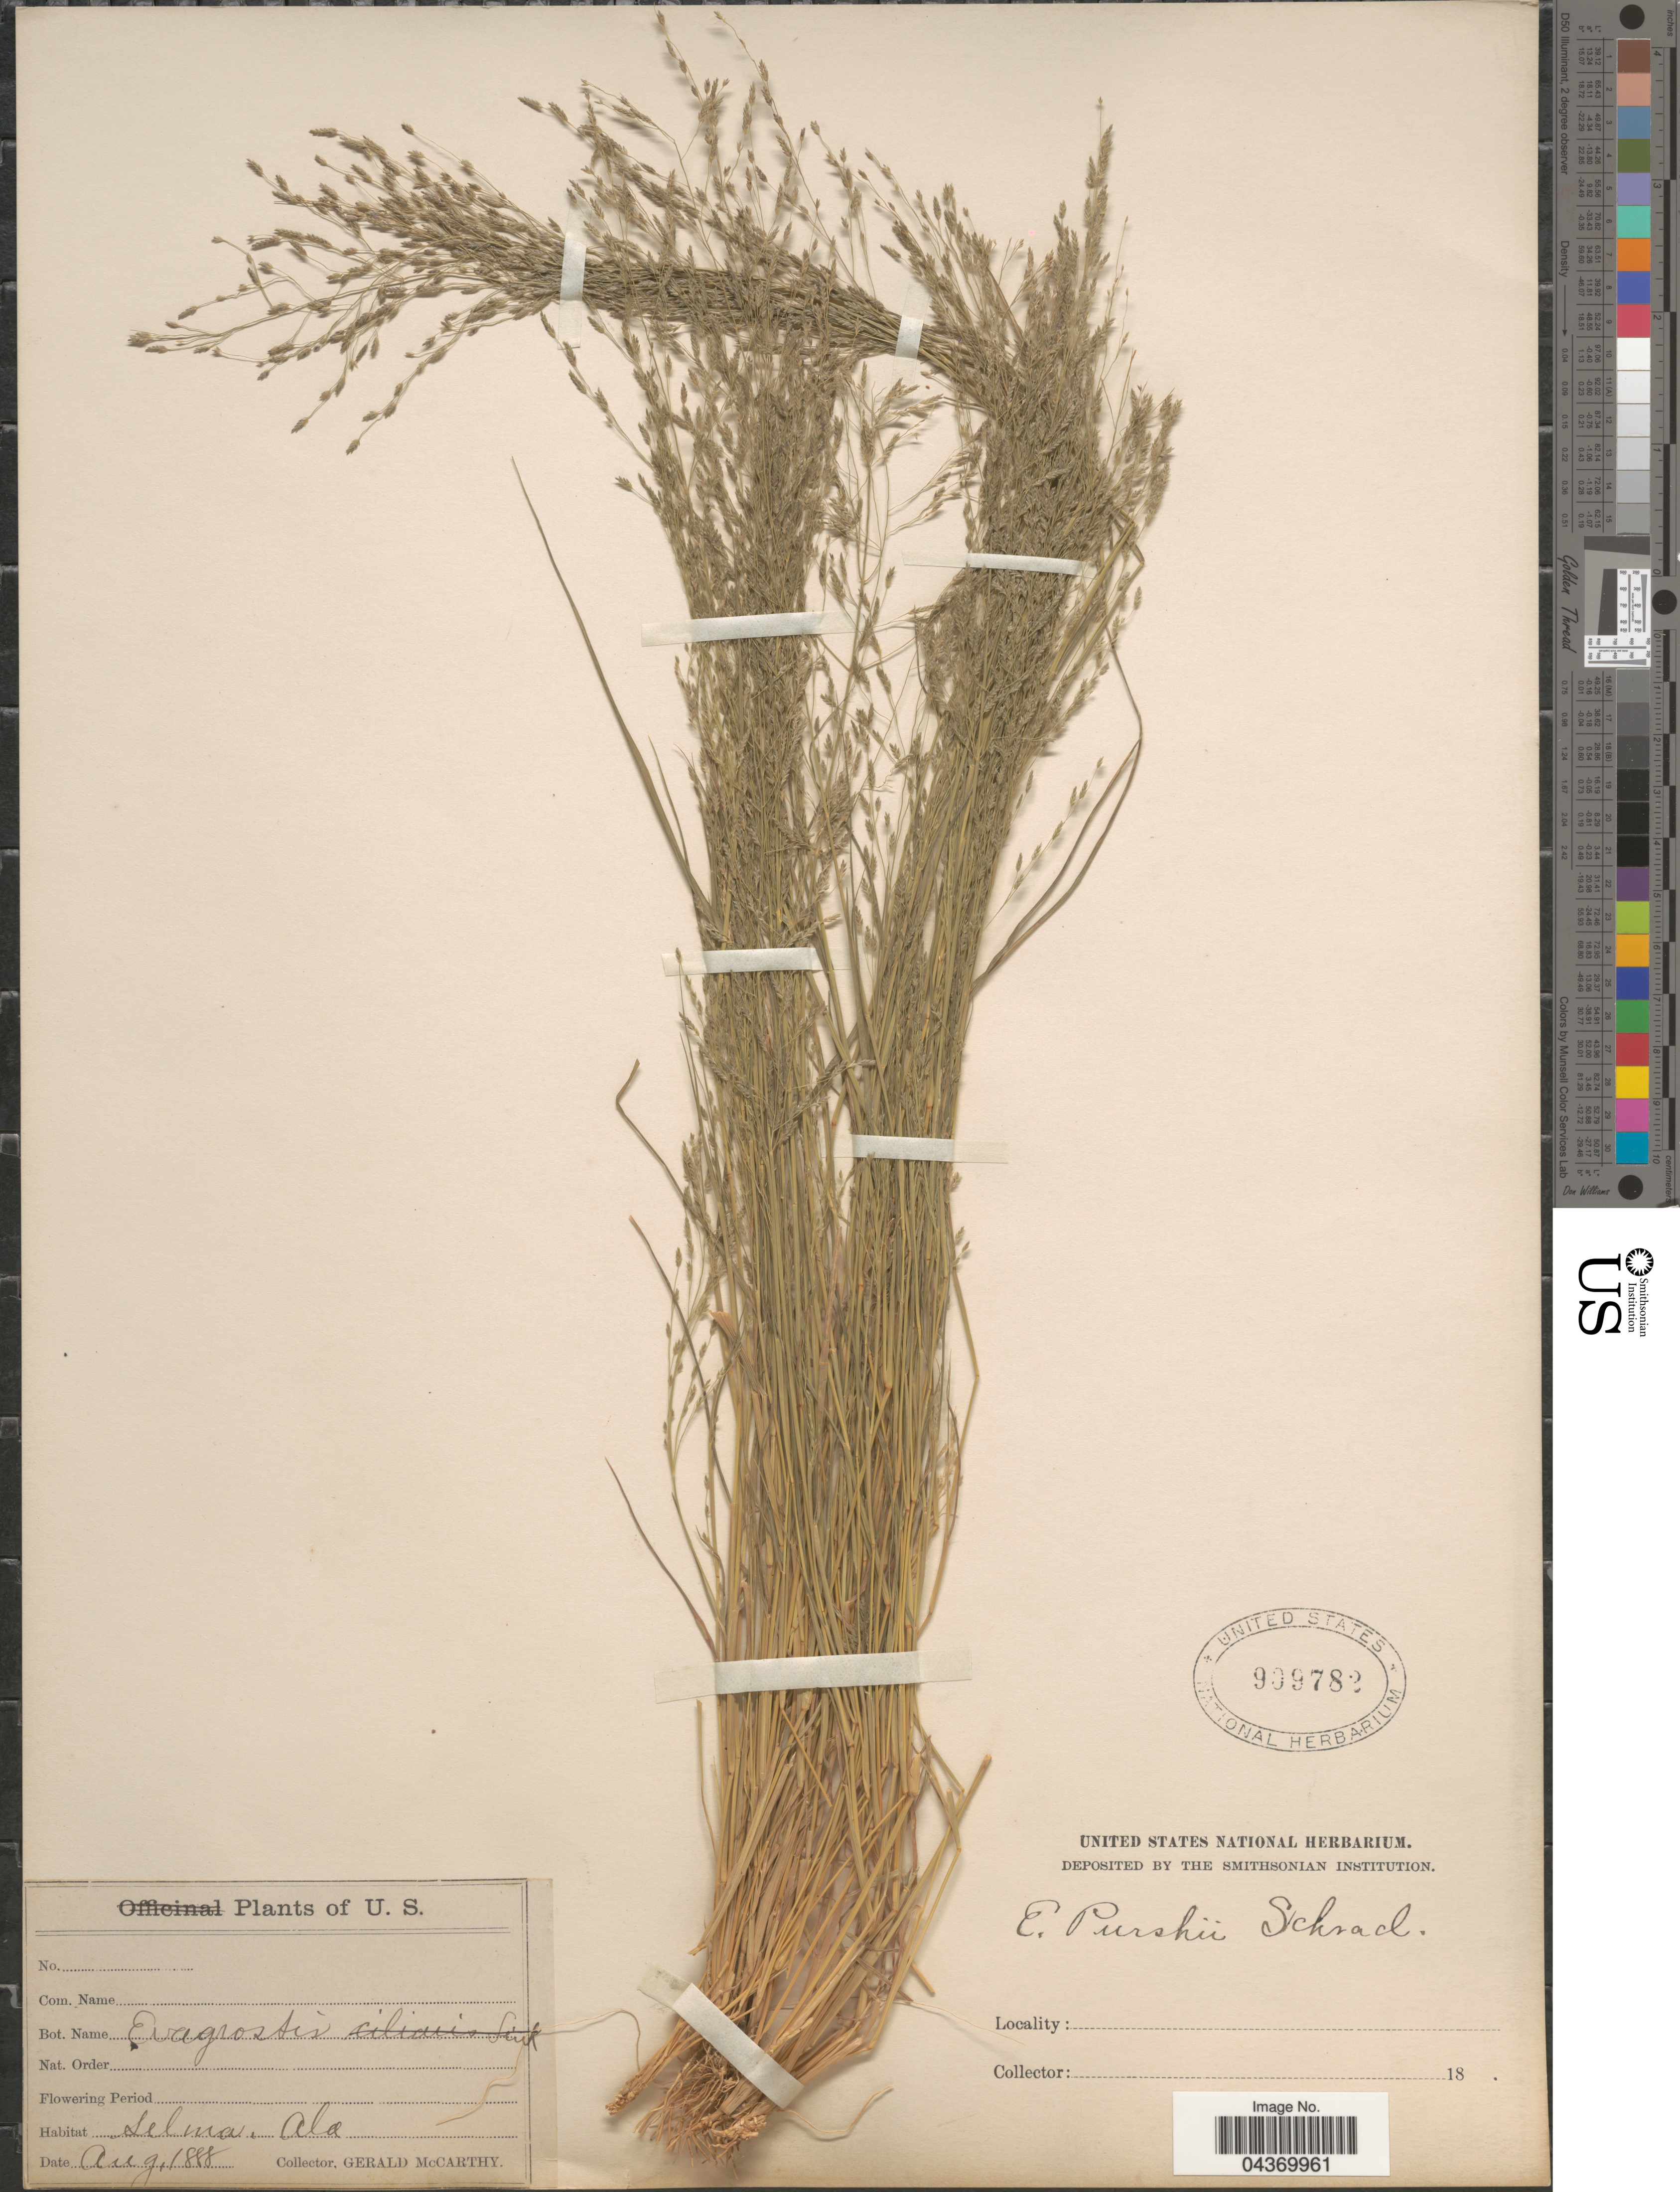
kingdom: Plantae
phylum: Tracheophyta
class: Liliopsida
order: Poales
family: Poaceae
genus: Eragrostis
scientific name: Eragrostis pectinacea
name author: (Michx.) Nees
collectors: G. McCarthy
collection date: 1888-08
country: United States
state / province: Alabama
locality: Selma.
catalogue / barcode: US 909782